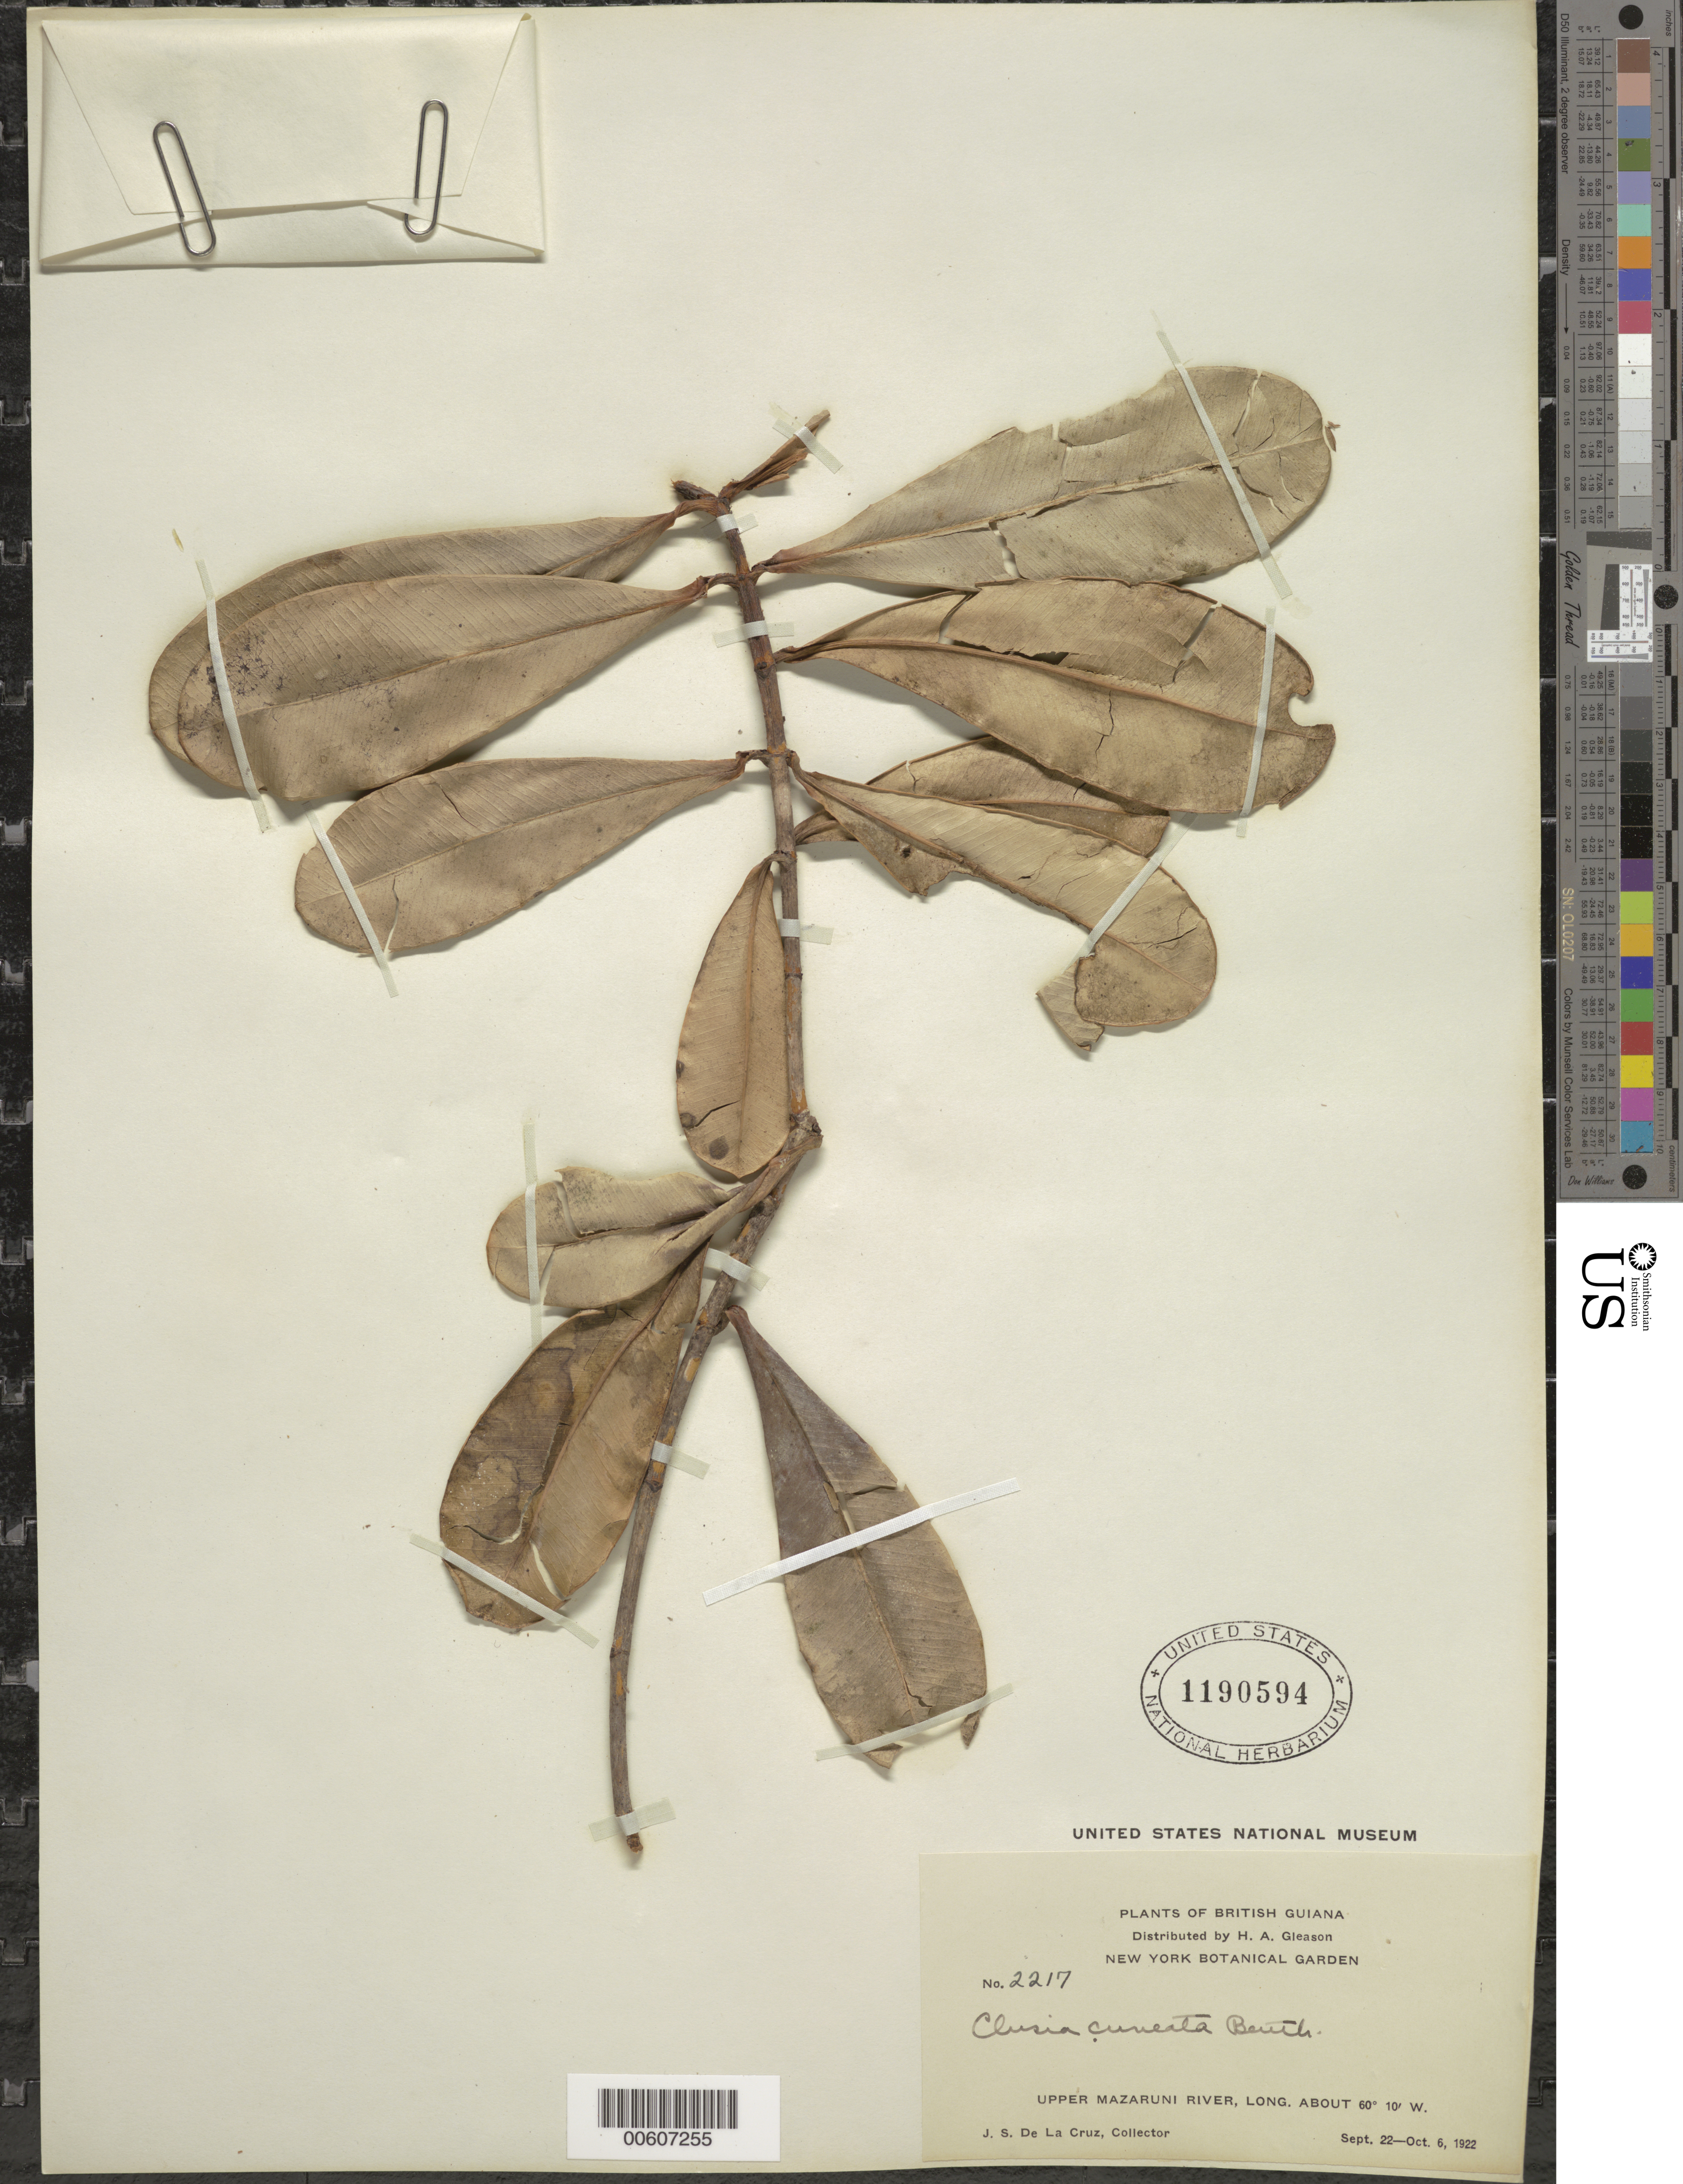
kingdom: Plantae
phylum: Tracheophyta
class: Magnoliopsida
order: Malpighiales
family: Clusiaceae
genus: Clusia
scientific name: Clusia cuneata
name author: Benth.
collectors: J. S. de la Cruz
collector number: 2217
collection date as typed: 22-Sep-22 to 6-Oct-22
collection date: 1922-09-22/1922-10-06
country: Guyana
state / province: Cuyuni-Mazaruni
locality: Upper Mazaruni R.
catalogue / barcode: US 1190594